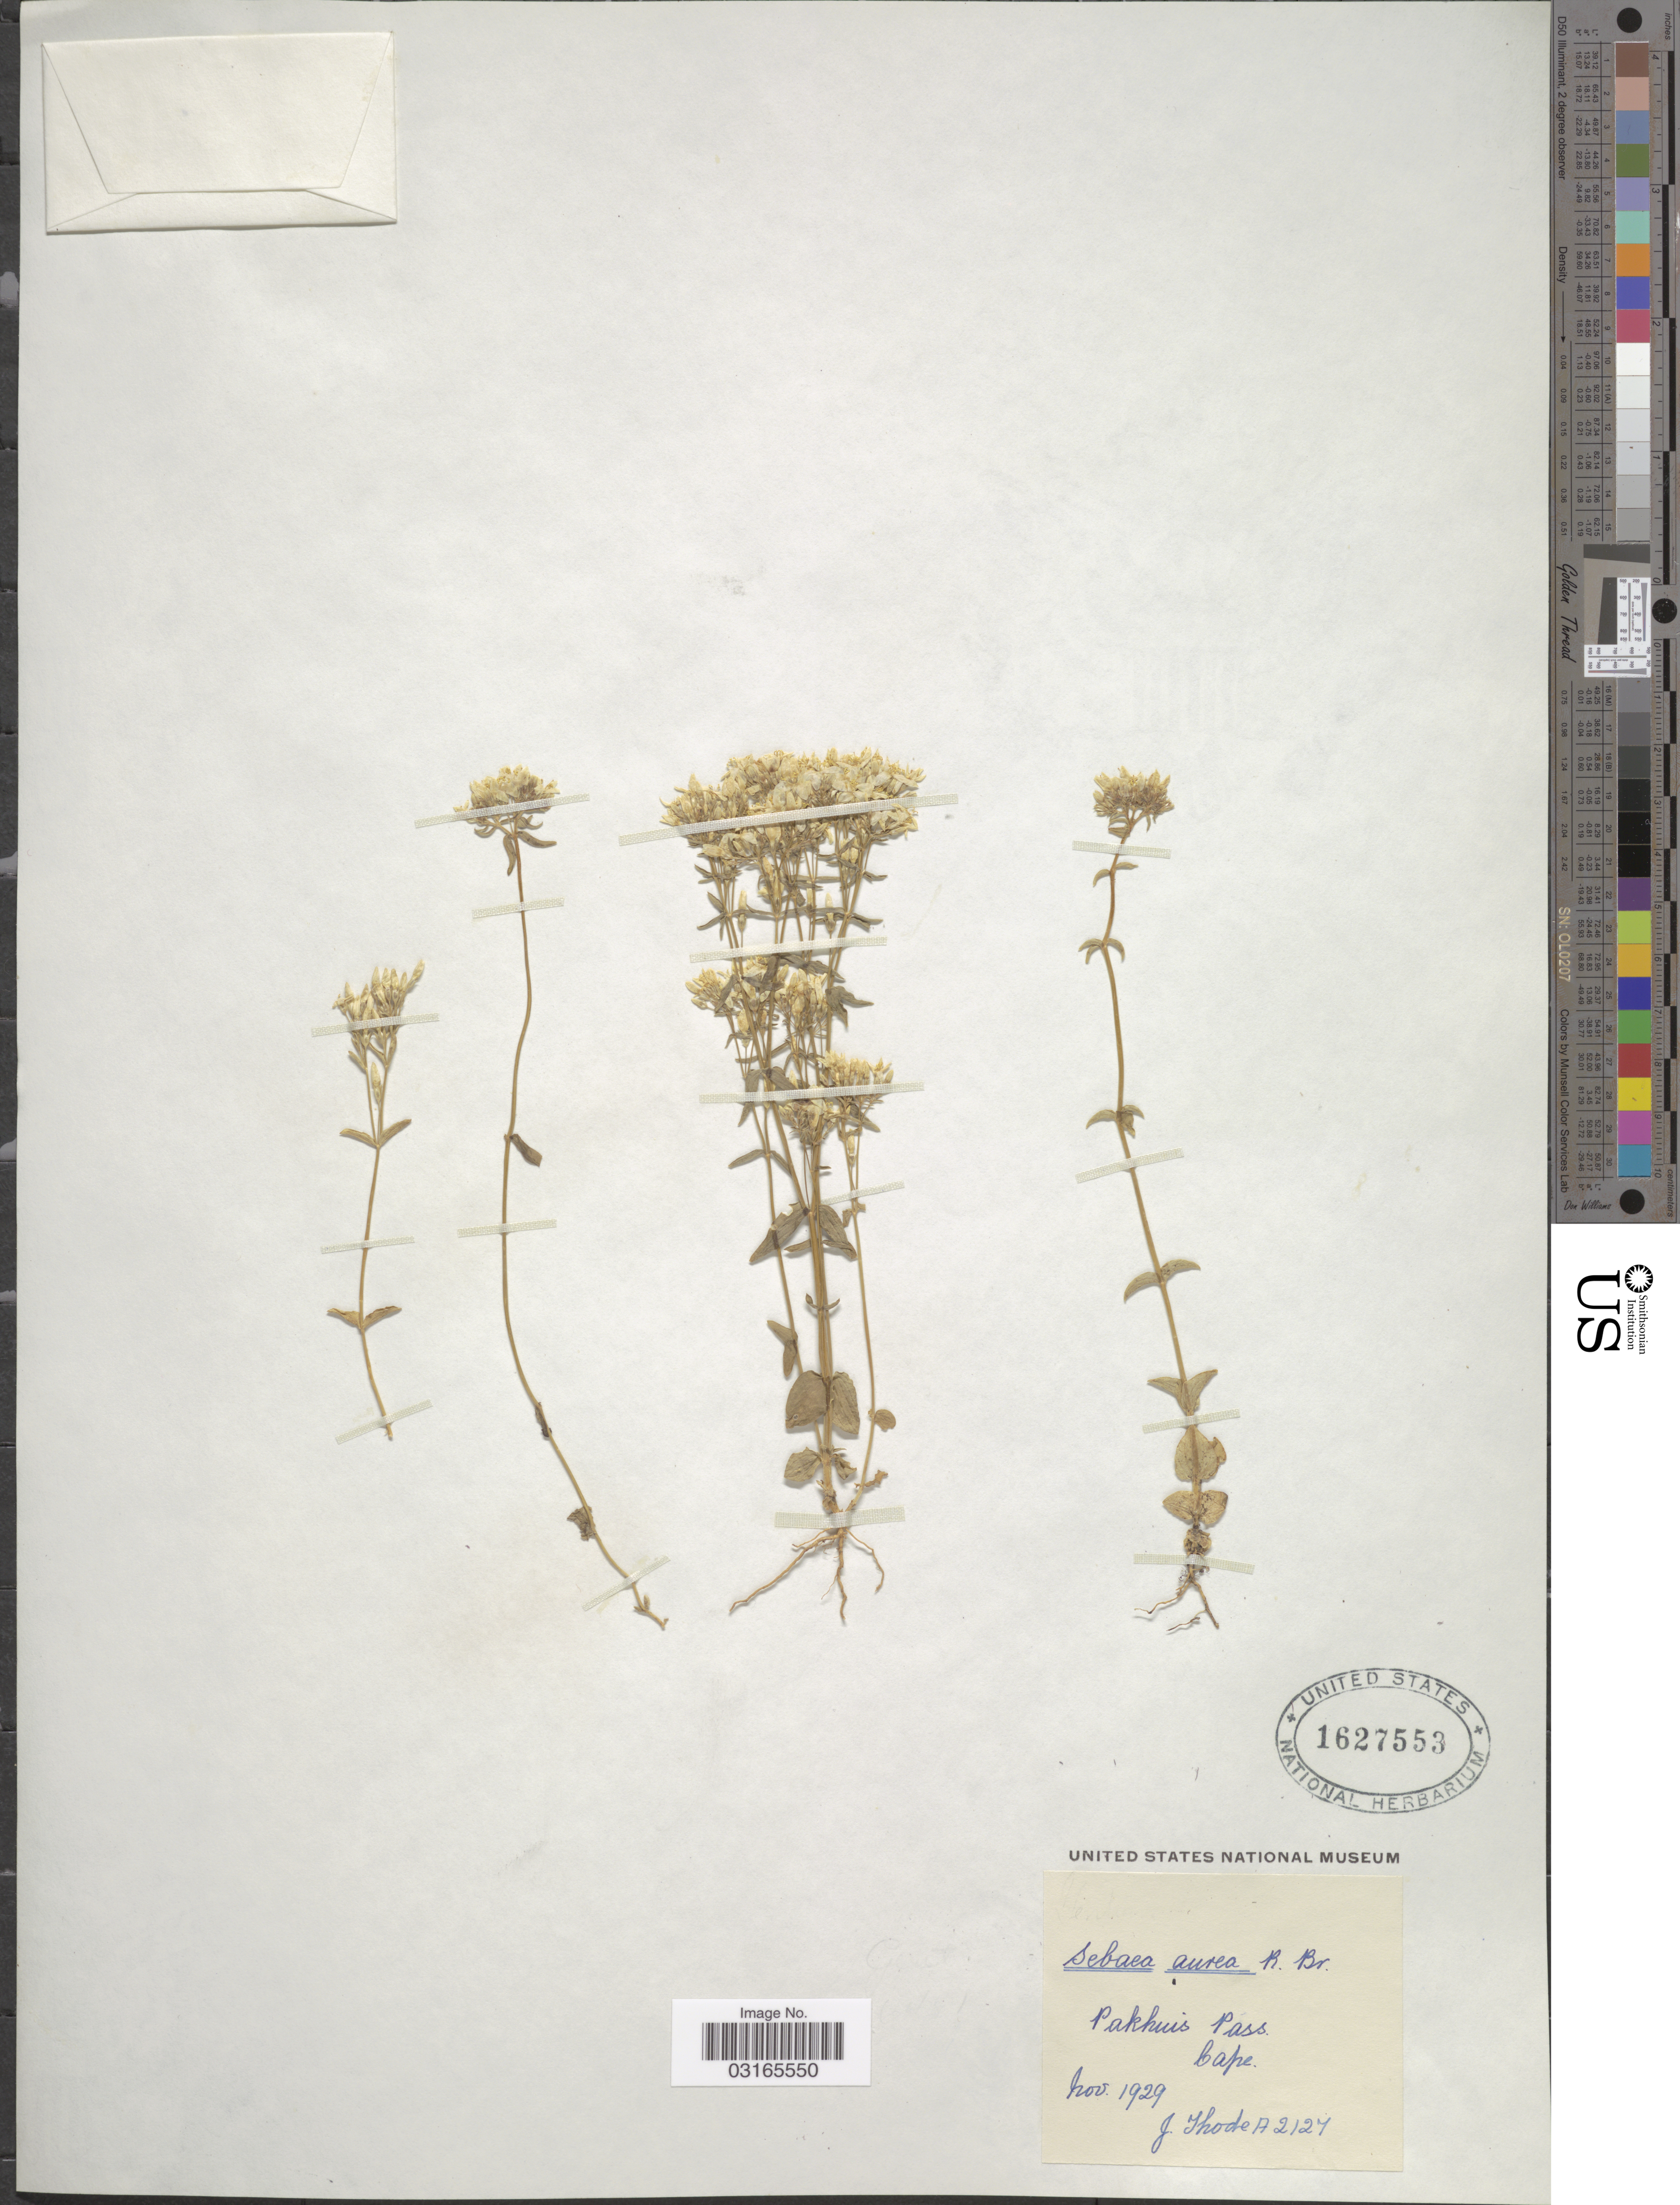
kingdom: Plantae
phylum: Tracheophyta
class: Magnoliopsida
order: Gentianales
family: Gentianaceae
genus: Sebaea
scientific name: Sebaea aurea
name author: (L. f.) A. Roem. & Schult.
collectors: J. Thode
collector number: A2127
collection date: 1929-11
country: South Africa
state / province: Western Cape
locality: Pakhuis Pass. Cape.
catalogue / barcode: US 1627553